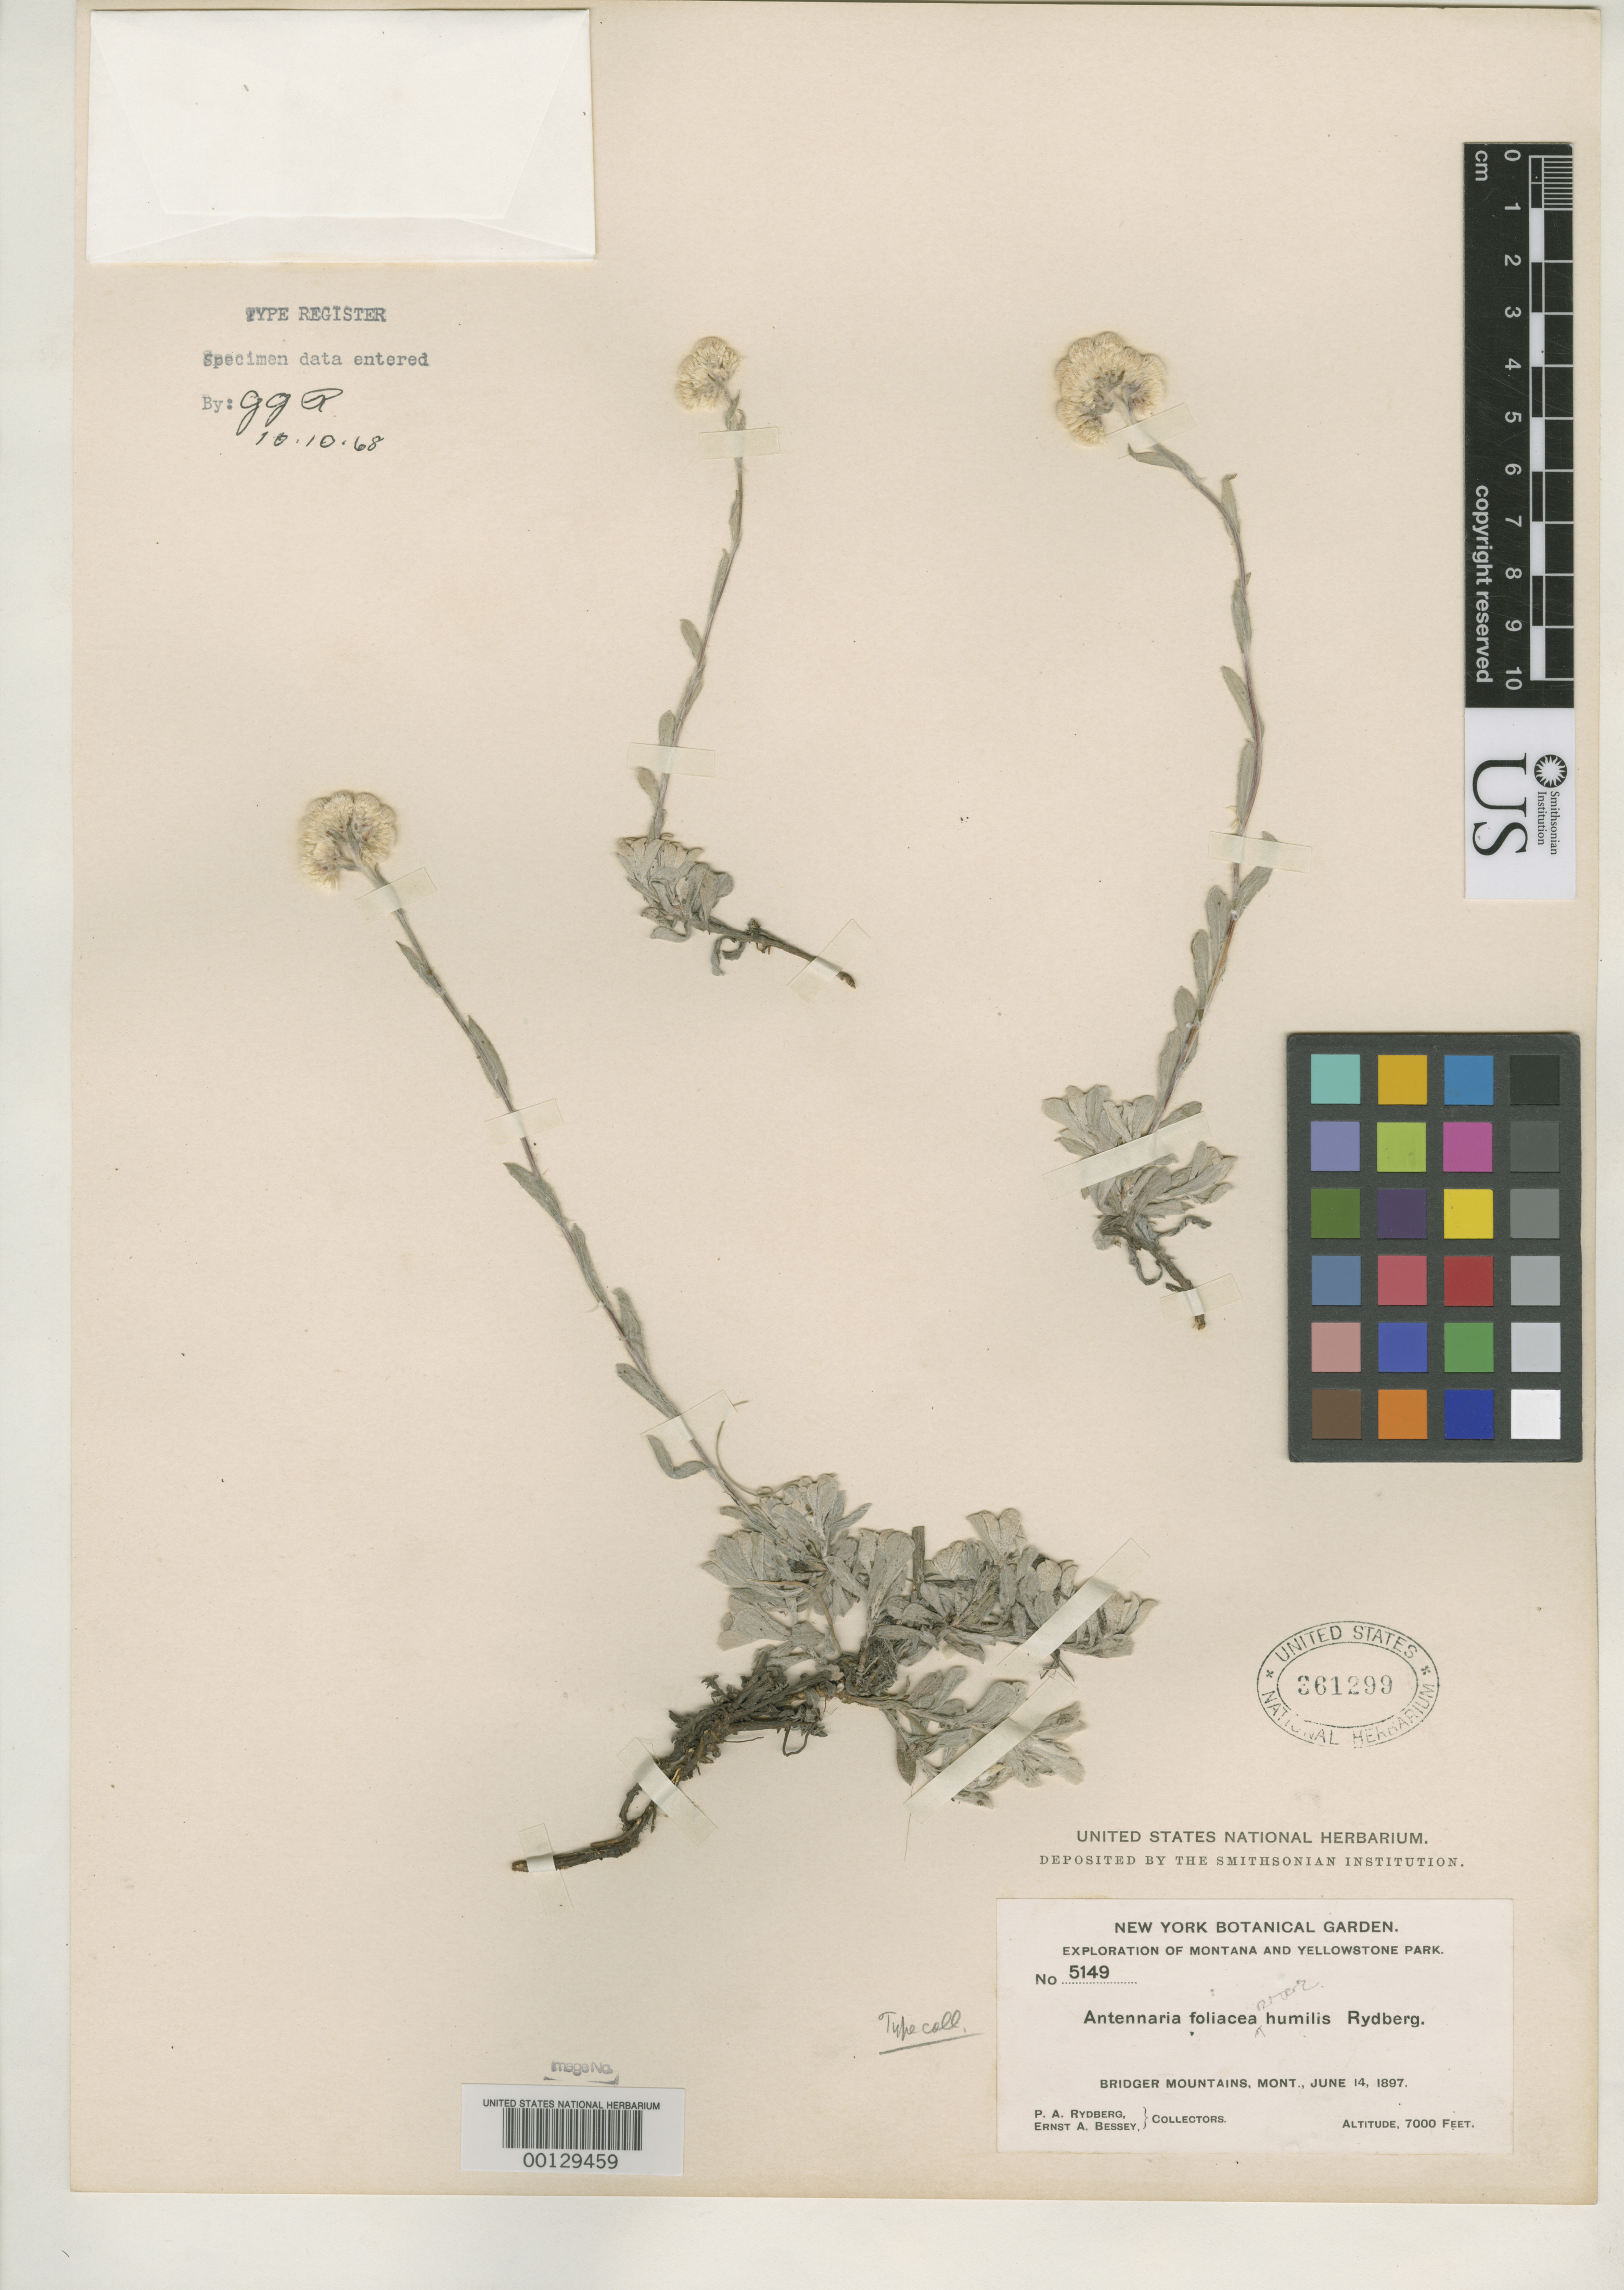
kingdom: Plantae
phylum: Tracheophyta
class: Magnoliopsida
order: Asterales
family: Asteraceae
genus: Antennaria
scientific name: Antennaria foliacea var. humilis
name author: Rydb.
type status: Isotype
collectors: P. A. Rydberg & E. Bessey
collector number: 5149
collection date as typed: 14 Jun 1897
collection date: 1897-06-14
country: United States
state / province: Montana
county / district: Gallatin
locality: Bridger Mountains.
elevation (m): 2134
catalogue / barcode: US 361299